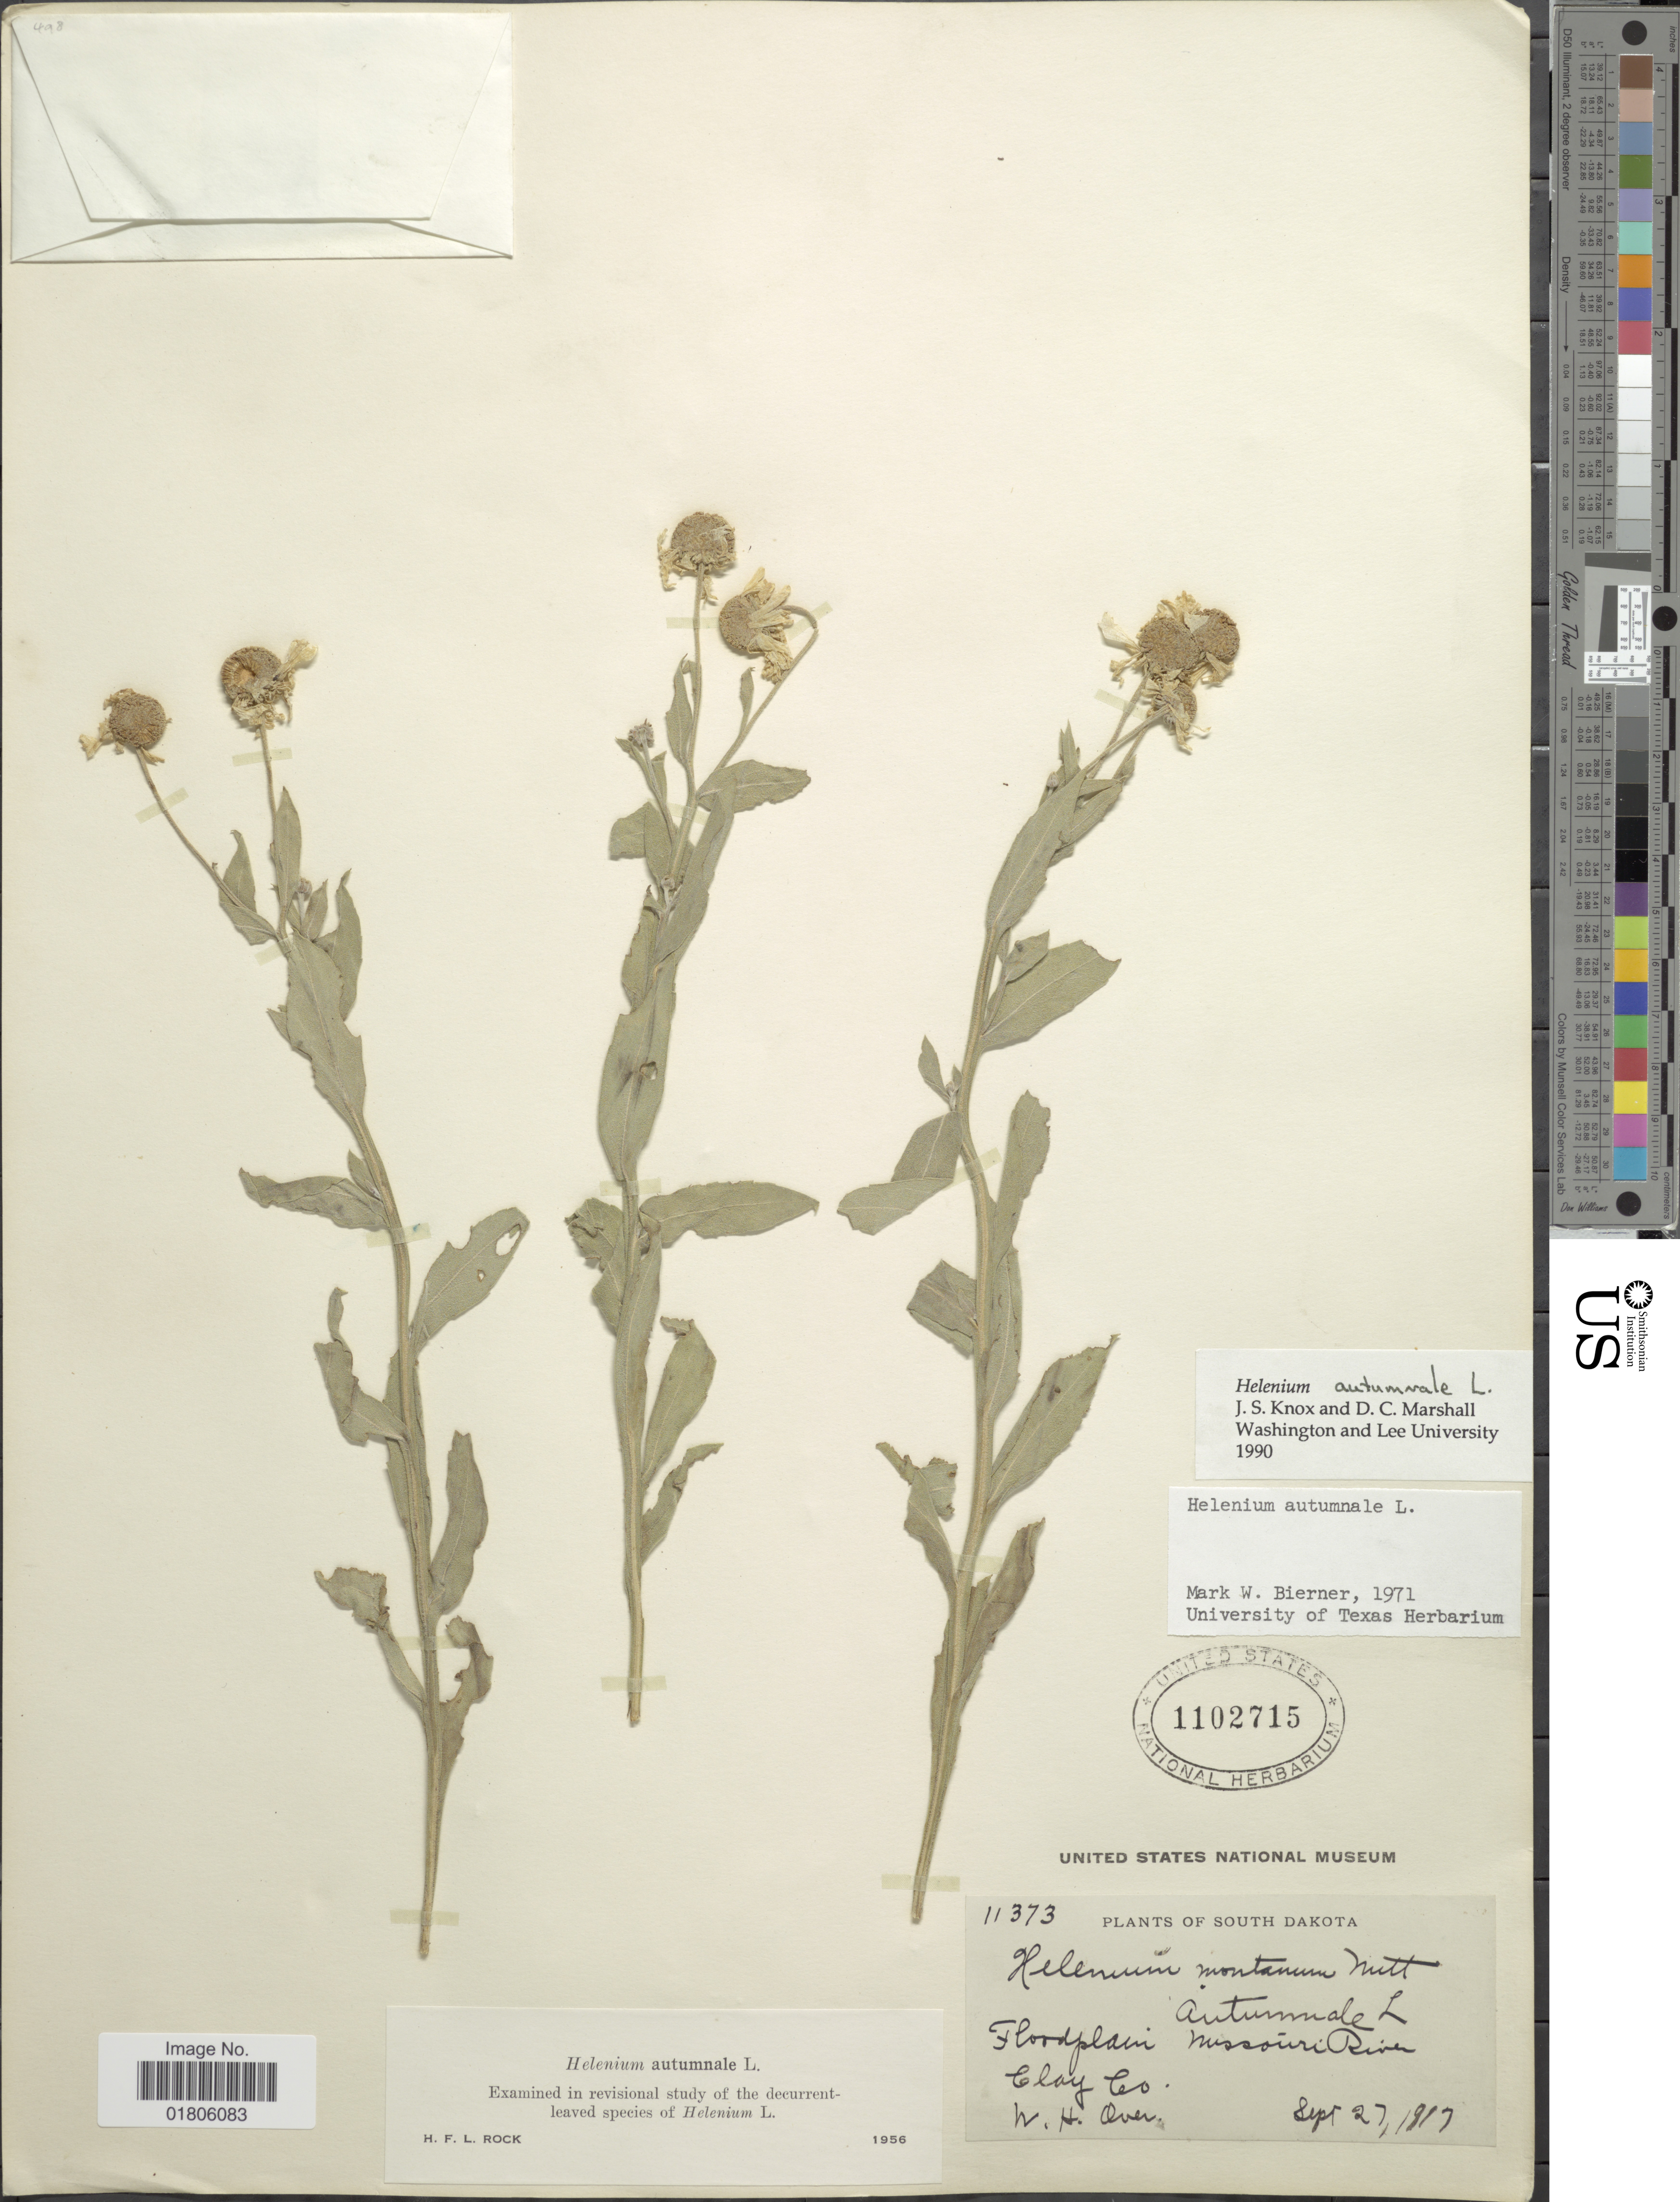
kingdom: Plantae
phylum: Tracheophyta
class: Magnoliopsida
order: Asterales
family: Asteraceae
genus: Helenium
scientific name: Helenium autumnale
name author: L.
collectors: W. Over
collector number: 11373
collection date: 1917-09-27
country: United States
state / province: South Dakota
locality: Floodplain. Missouri River. Clay Co.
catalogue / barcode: US 1102715